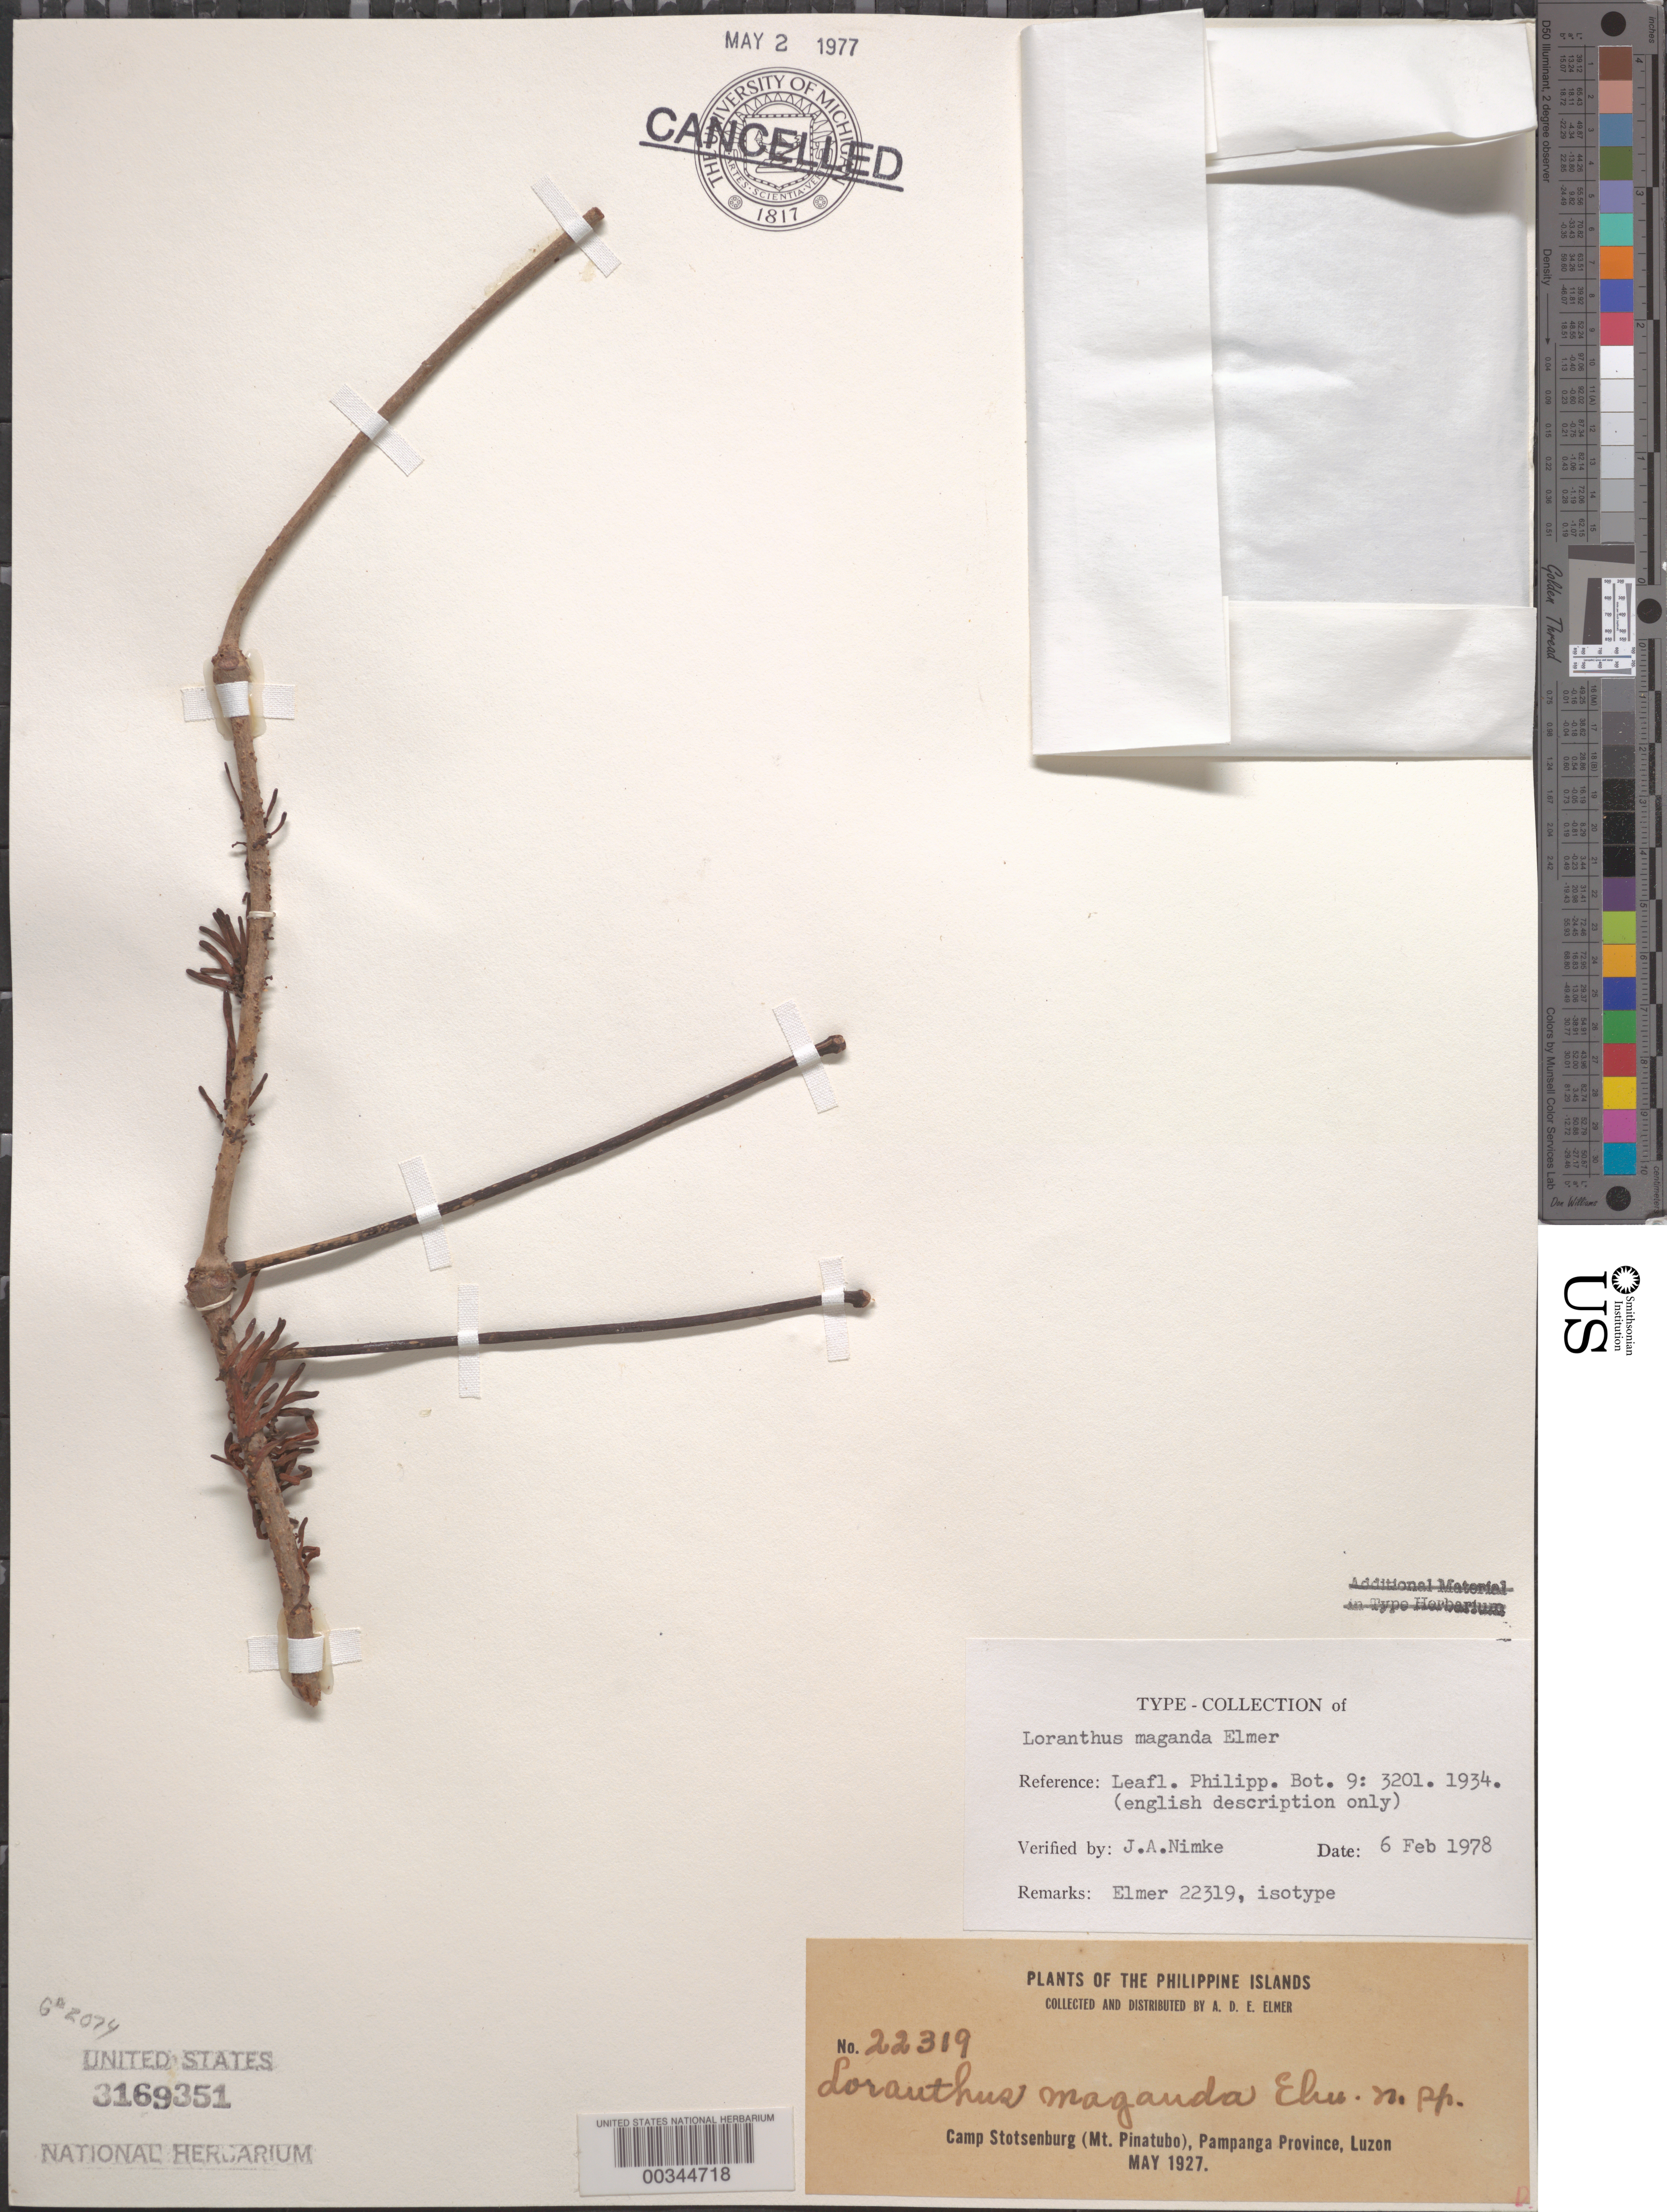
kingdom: Plantae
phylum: Tracheophyta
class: Magnoliopsida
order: Santalales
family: Loranthaceae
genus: Loranthus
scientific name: Loranthus sp.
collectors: A. D. E. Elmer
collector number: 22319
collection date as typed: May 1927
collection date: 1927-05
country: Philippines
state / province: Central Luzon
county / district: Pampanga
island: Luzon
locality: Camp stotsenburg, mt. pinatubo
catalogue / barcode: US 3169351